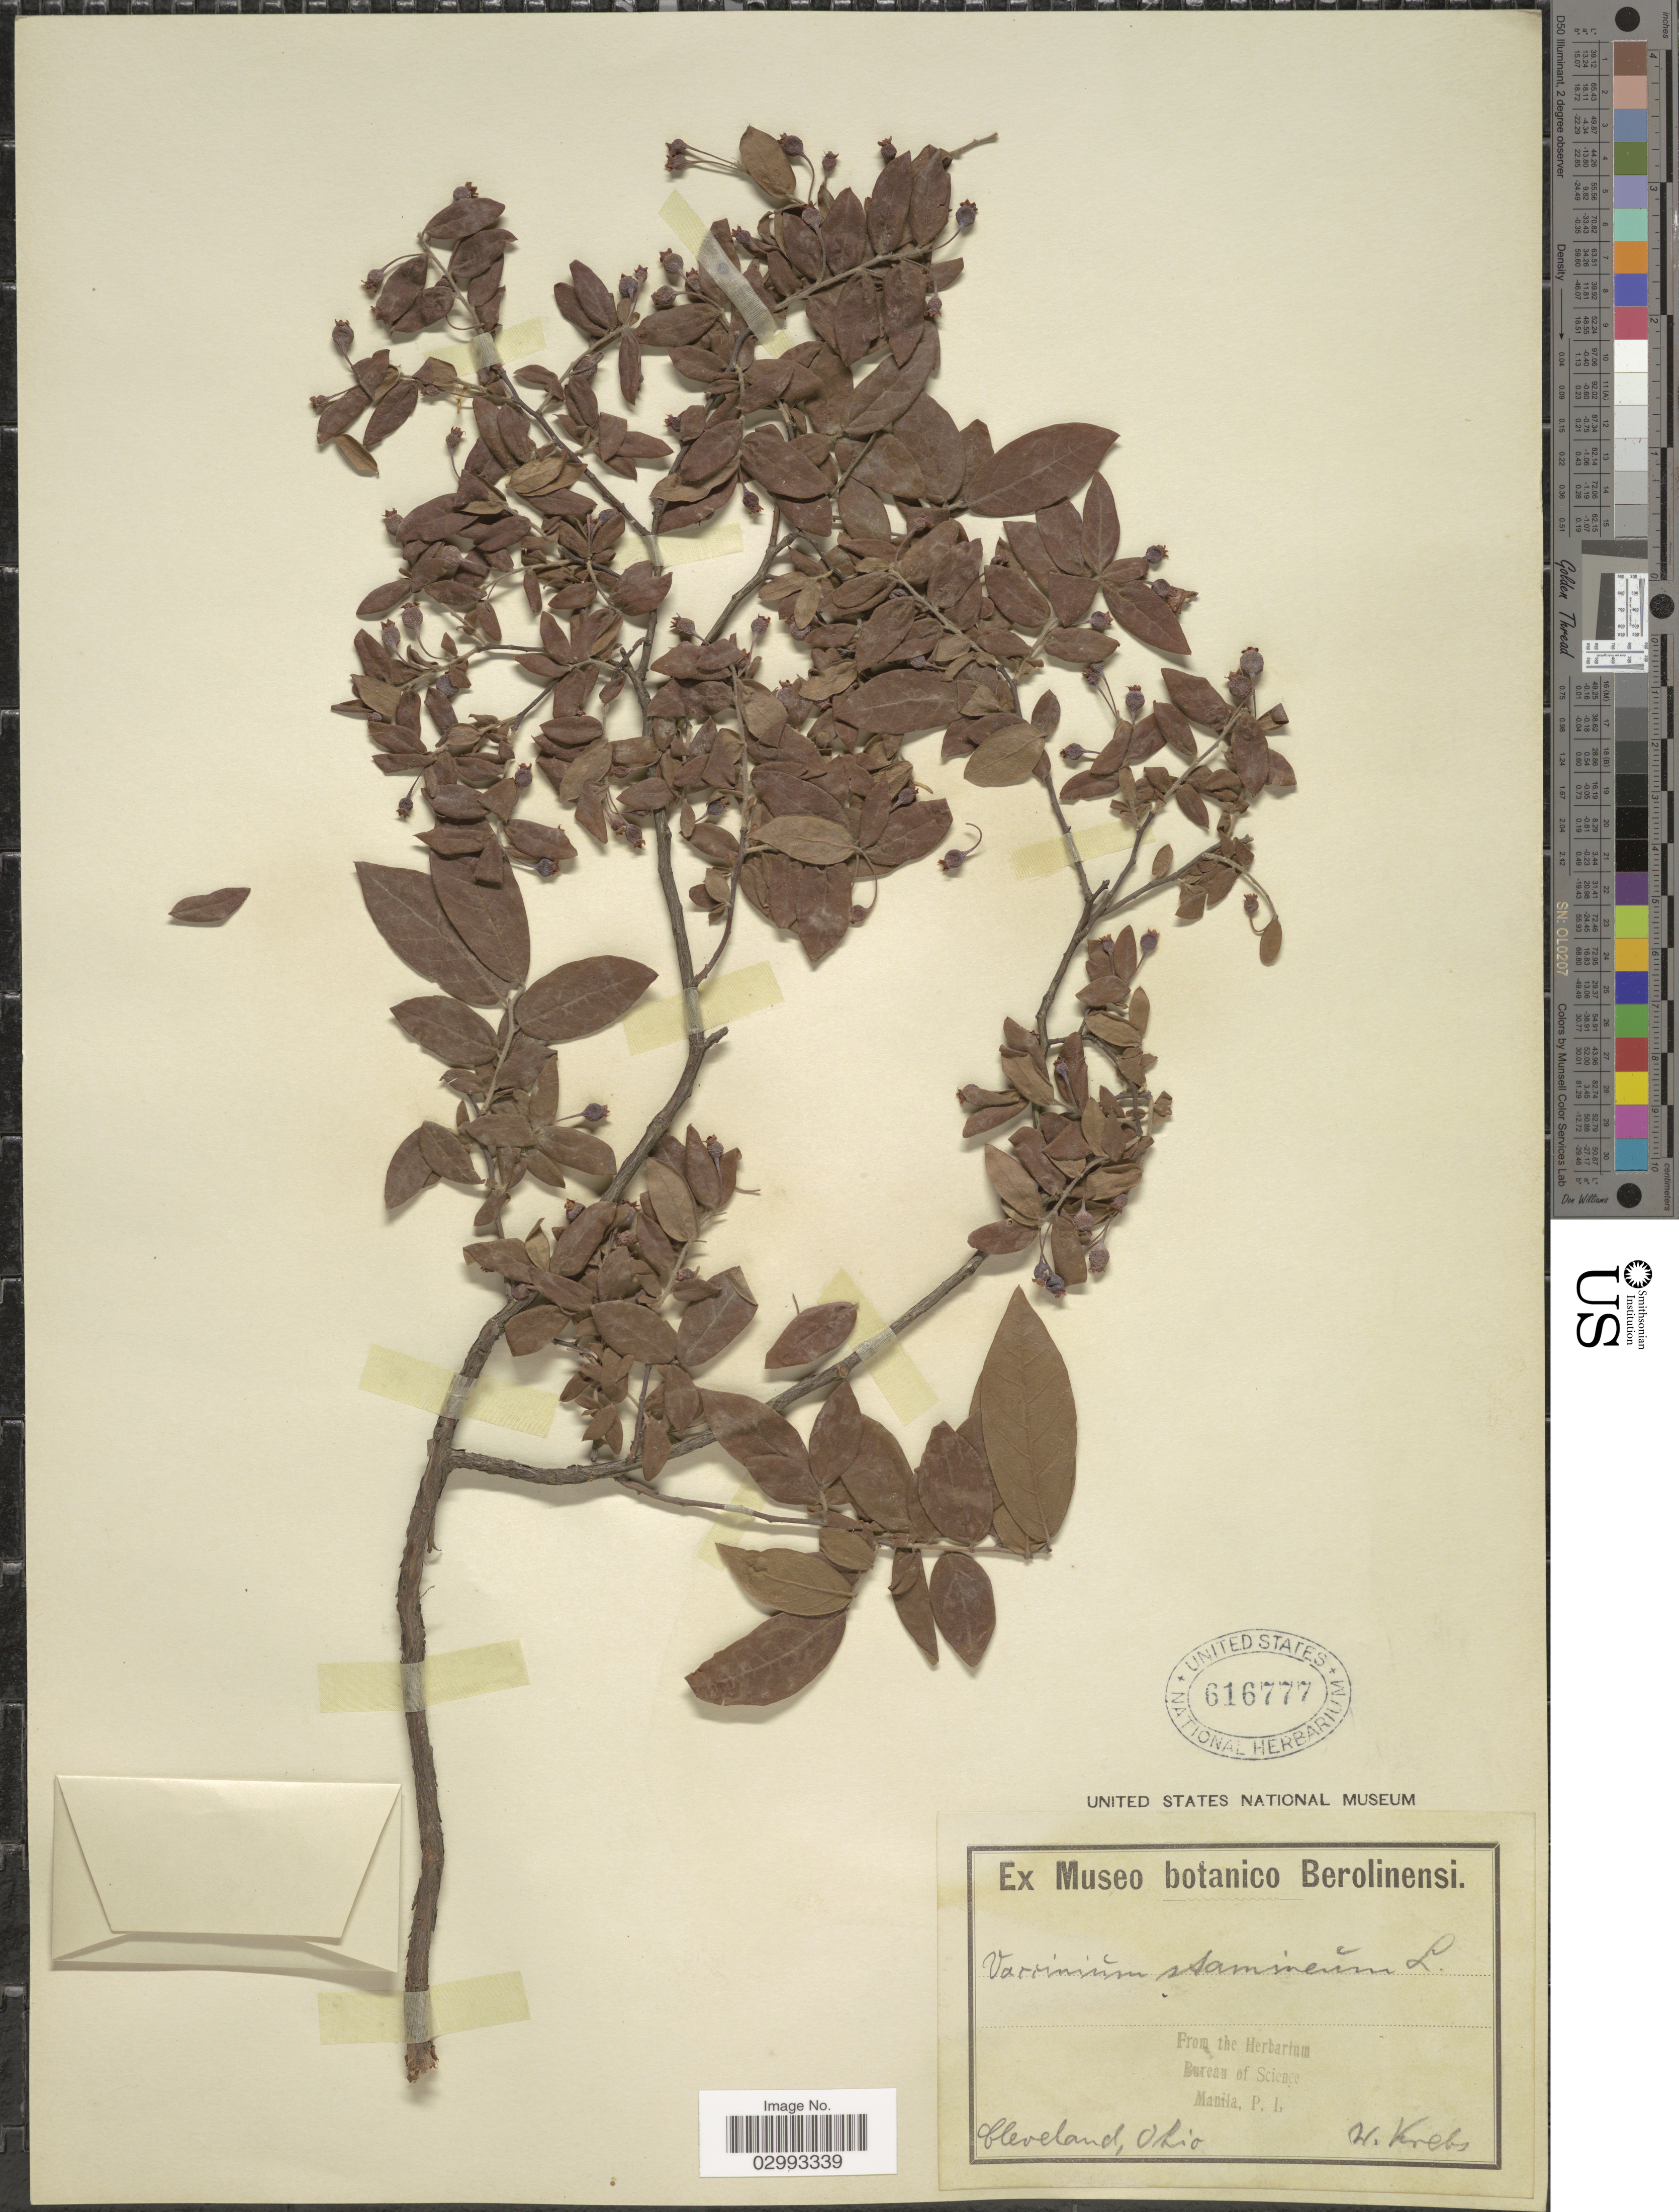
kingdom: Plantae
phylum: Tracheophyta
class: Magnoliopsida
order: Ericales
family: Ericaceae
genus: Polycodium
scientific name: Polycodium stamineum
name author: (L.) Greene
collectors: W. Krebs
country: United States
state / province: Ohio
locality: Cleveland.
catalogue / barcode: US 616777